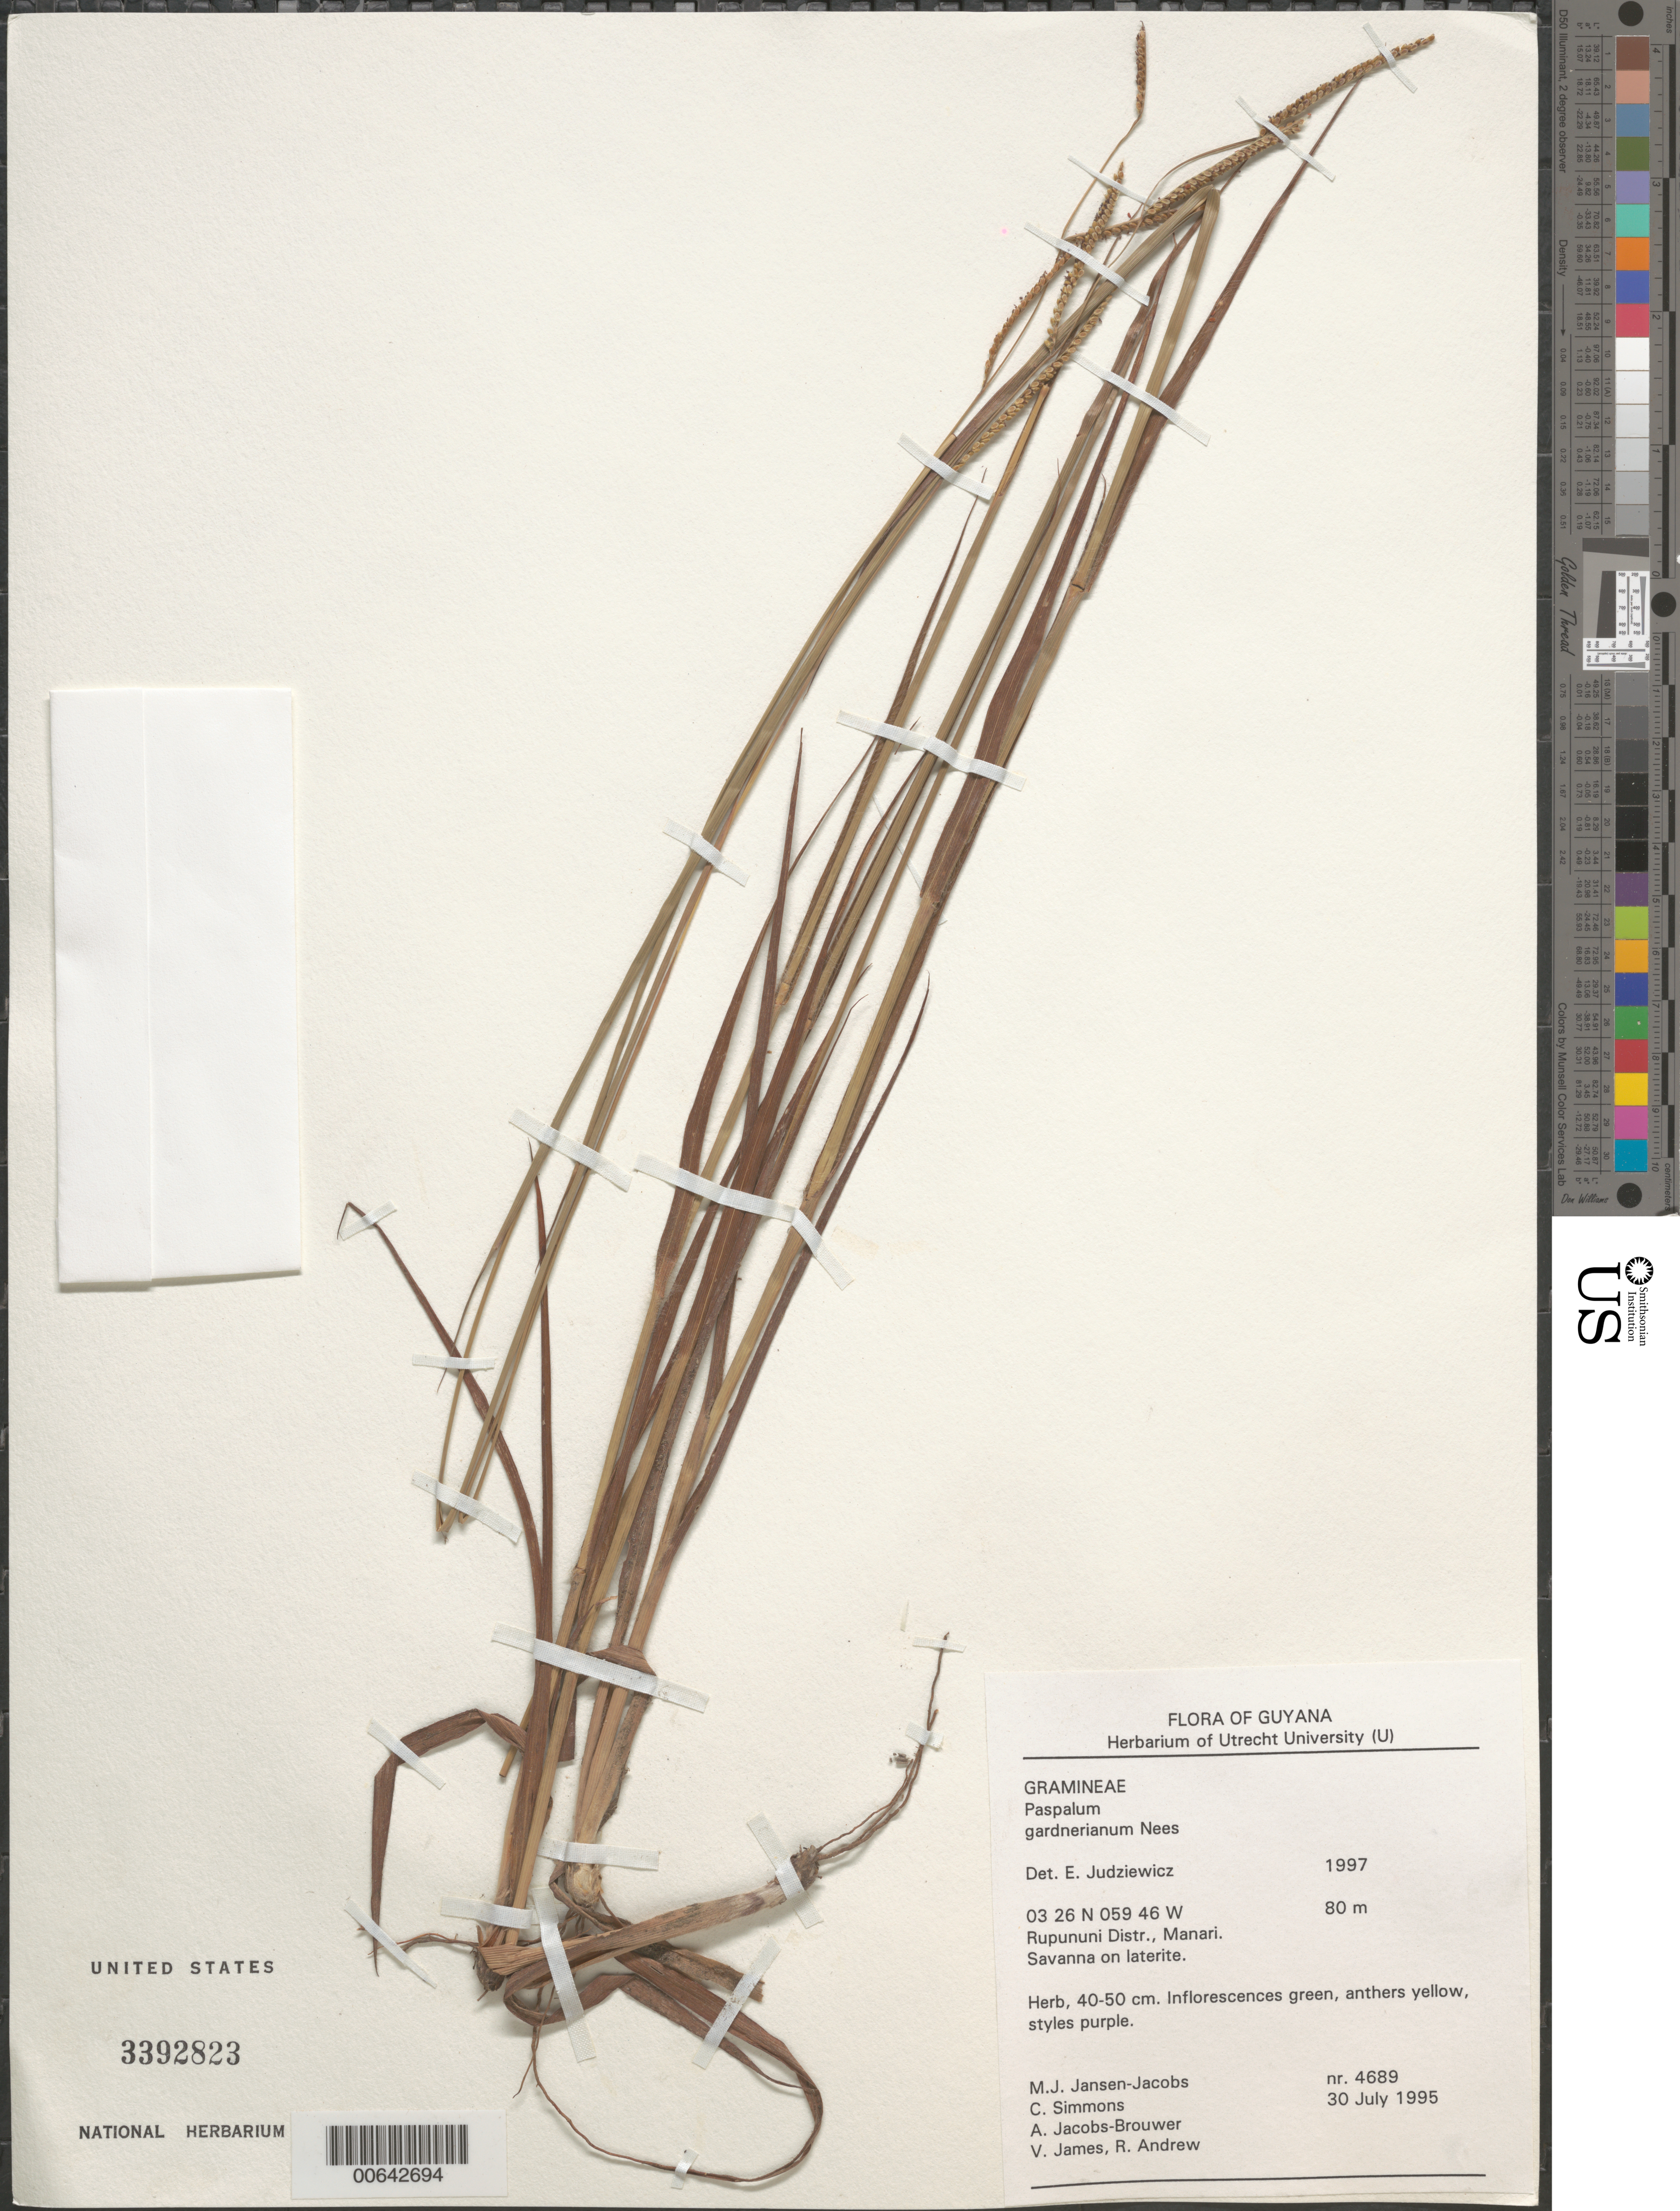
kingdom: Plantae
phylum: Tracheophyta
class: Liliopsida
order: Poales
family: Poaceae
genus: Paspalum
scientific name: Paspalum gardnerianum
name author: Nees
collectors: M. J. Jansen-Jacobs, C. Simmons, A. Jacobs-Brouwer, V. James & R. Andrew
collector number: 4689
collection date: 1995-07-30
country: Guyana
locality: Rupununi District., Manari. Savanna on laterite.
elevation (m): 80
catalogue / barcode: US 3392823